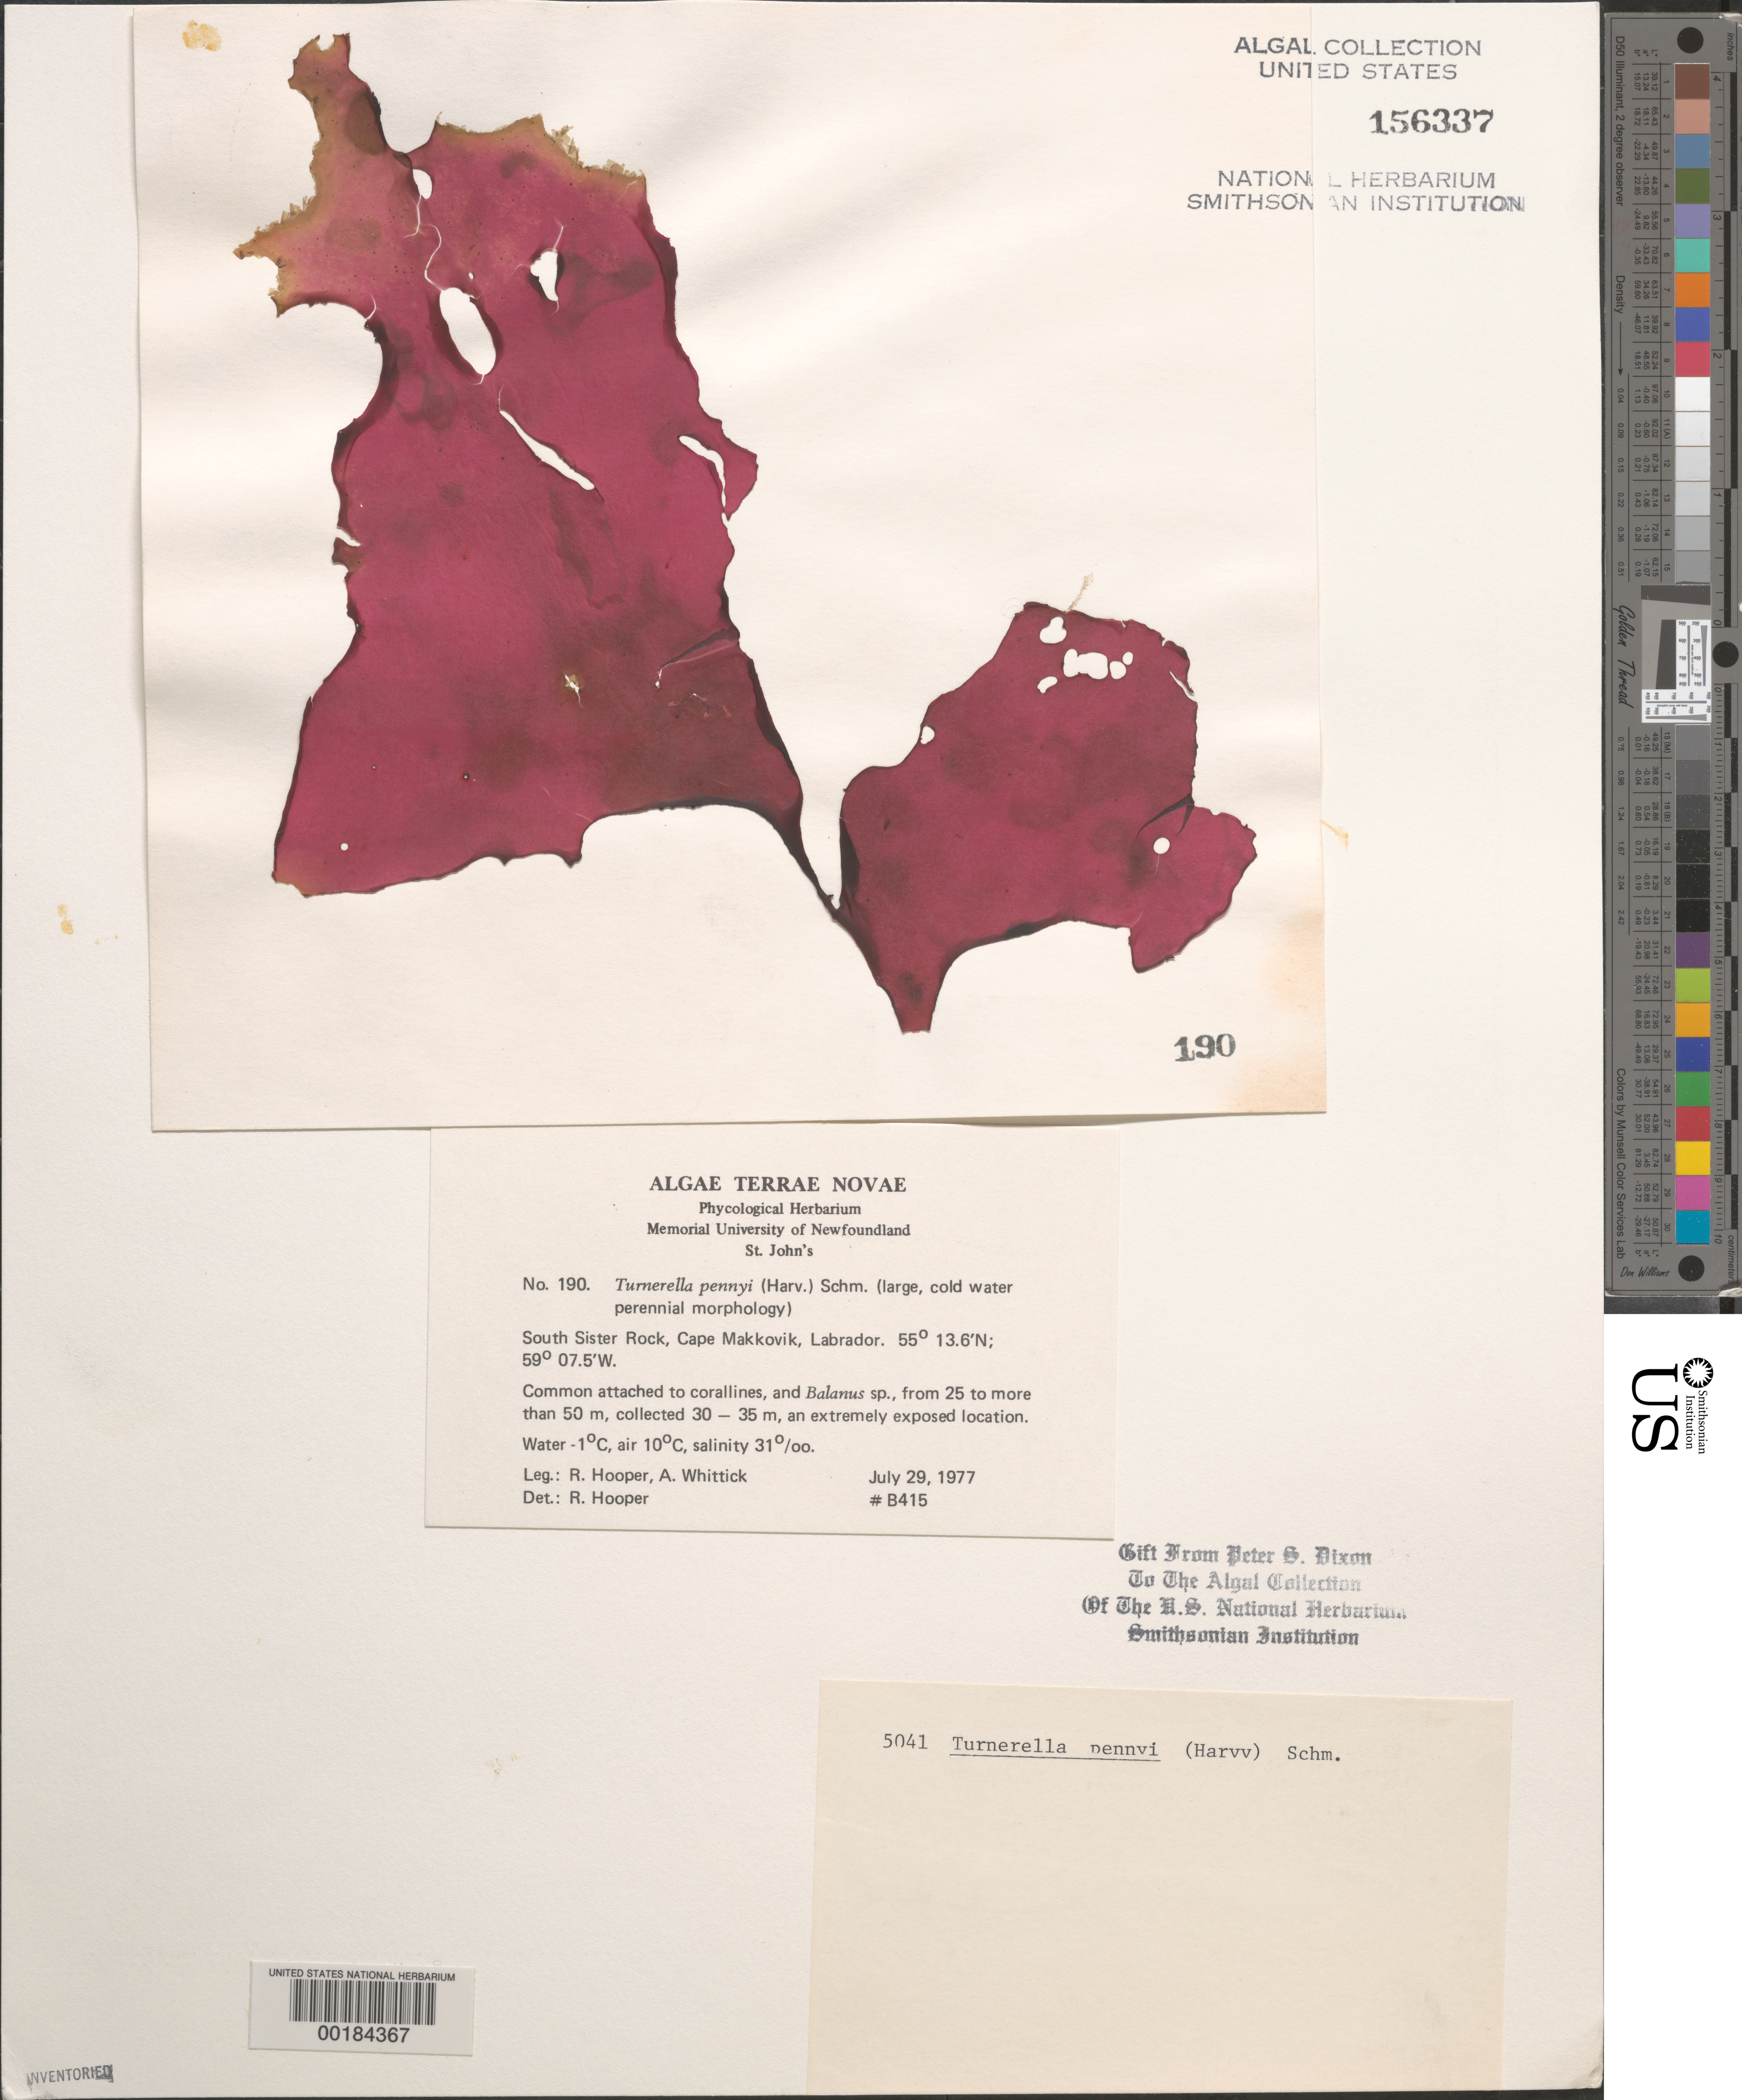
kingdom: Plantae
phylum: Rhodophyta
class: Florideophyceae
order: Gigartinales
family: Furcellariaceae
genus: Turnerella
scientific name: Turnerella pennyi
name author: (Harv.) F. Schmitz in Rosenv.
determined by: Hooper, R. G.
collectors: R. G. Hooper & A. Whittick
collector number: B415 & PSD 5041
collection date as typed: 29 Jul 1977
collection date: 1977-07-29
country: Canada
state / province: Newfoundland and Labrador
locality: South Sister Rock, Cape Makkovik, Labrador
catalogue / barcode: US 156337